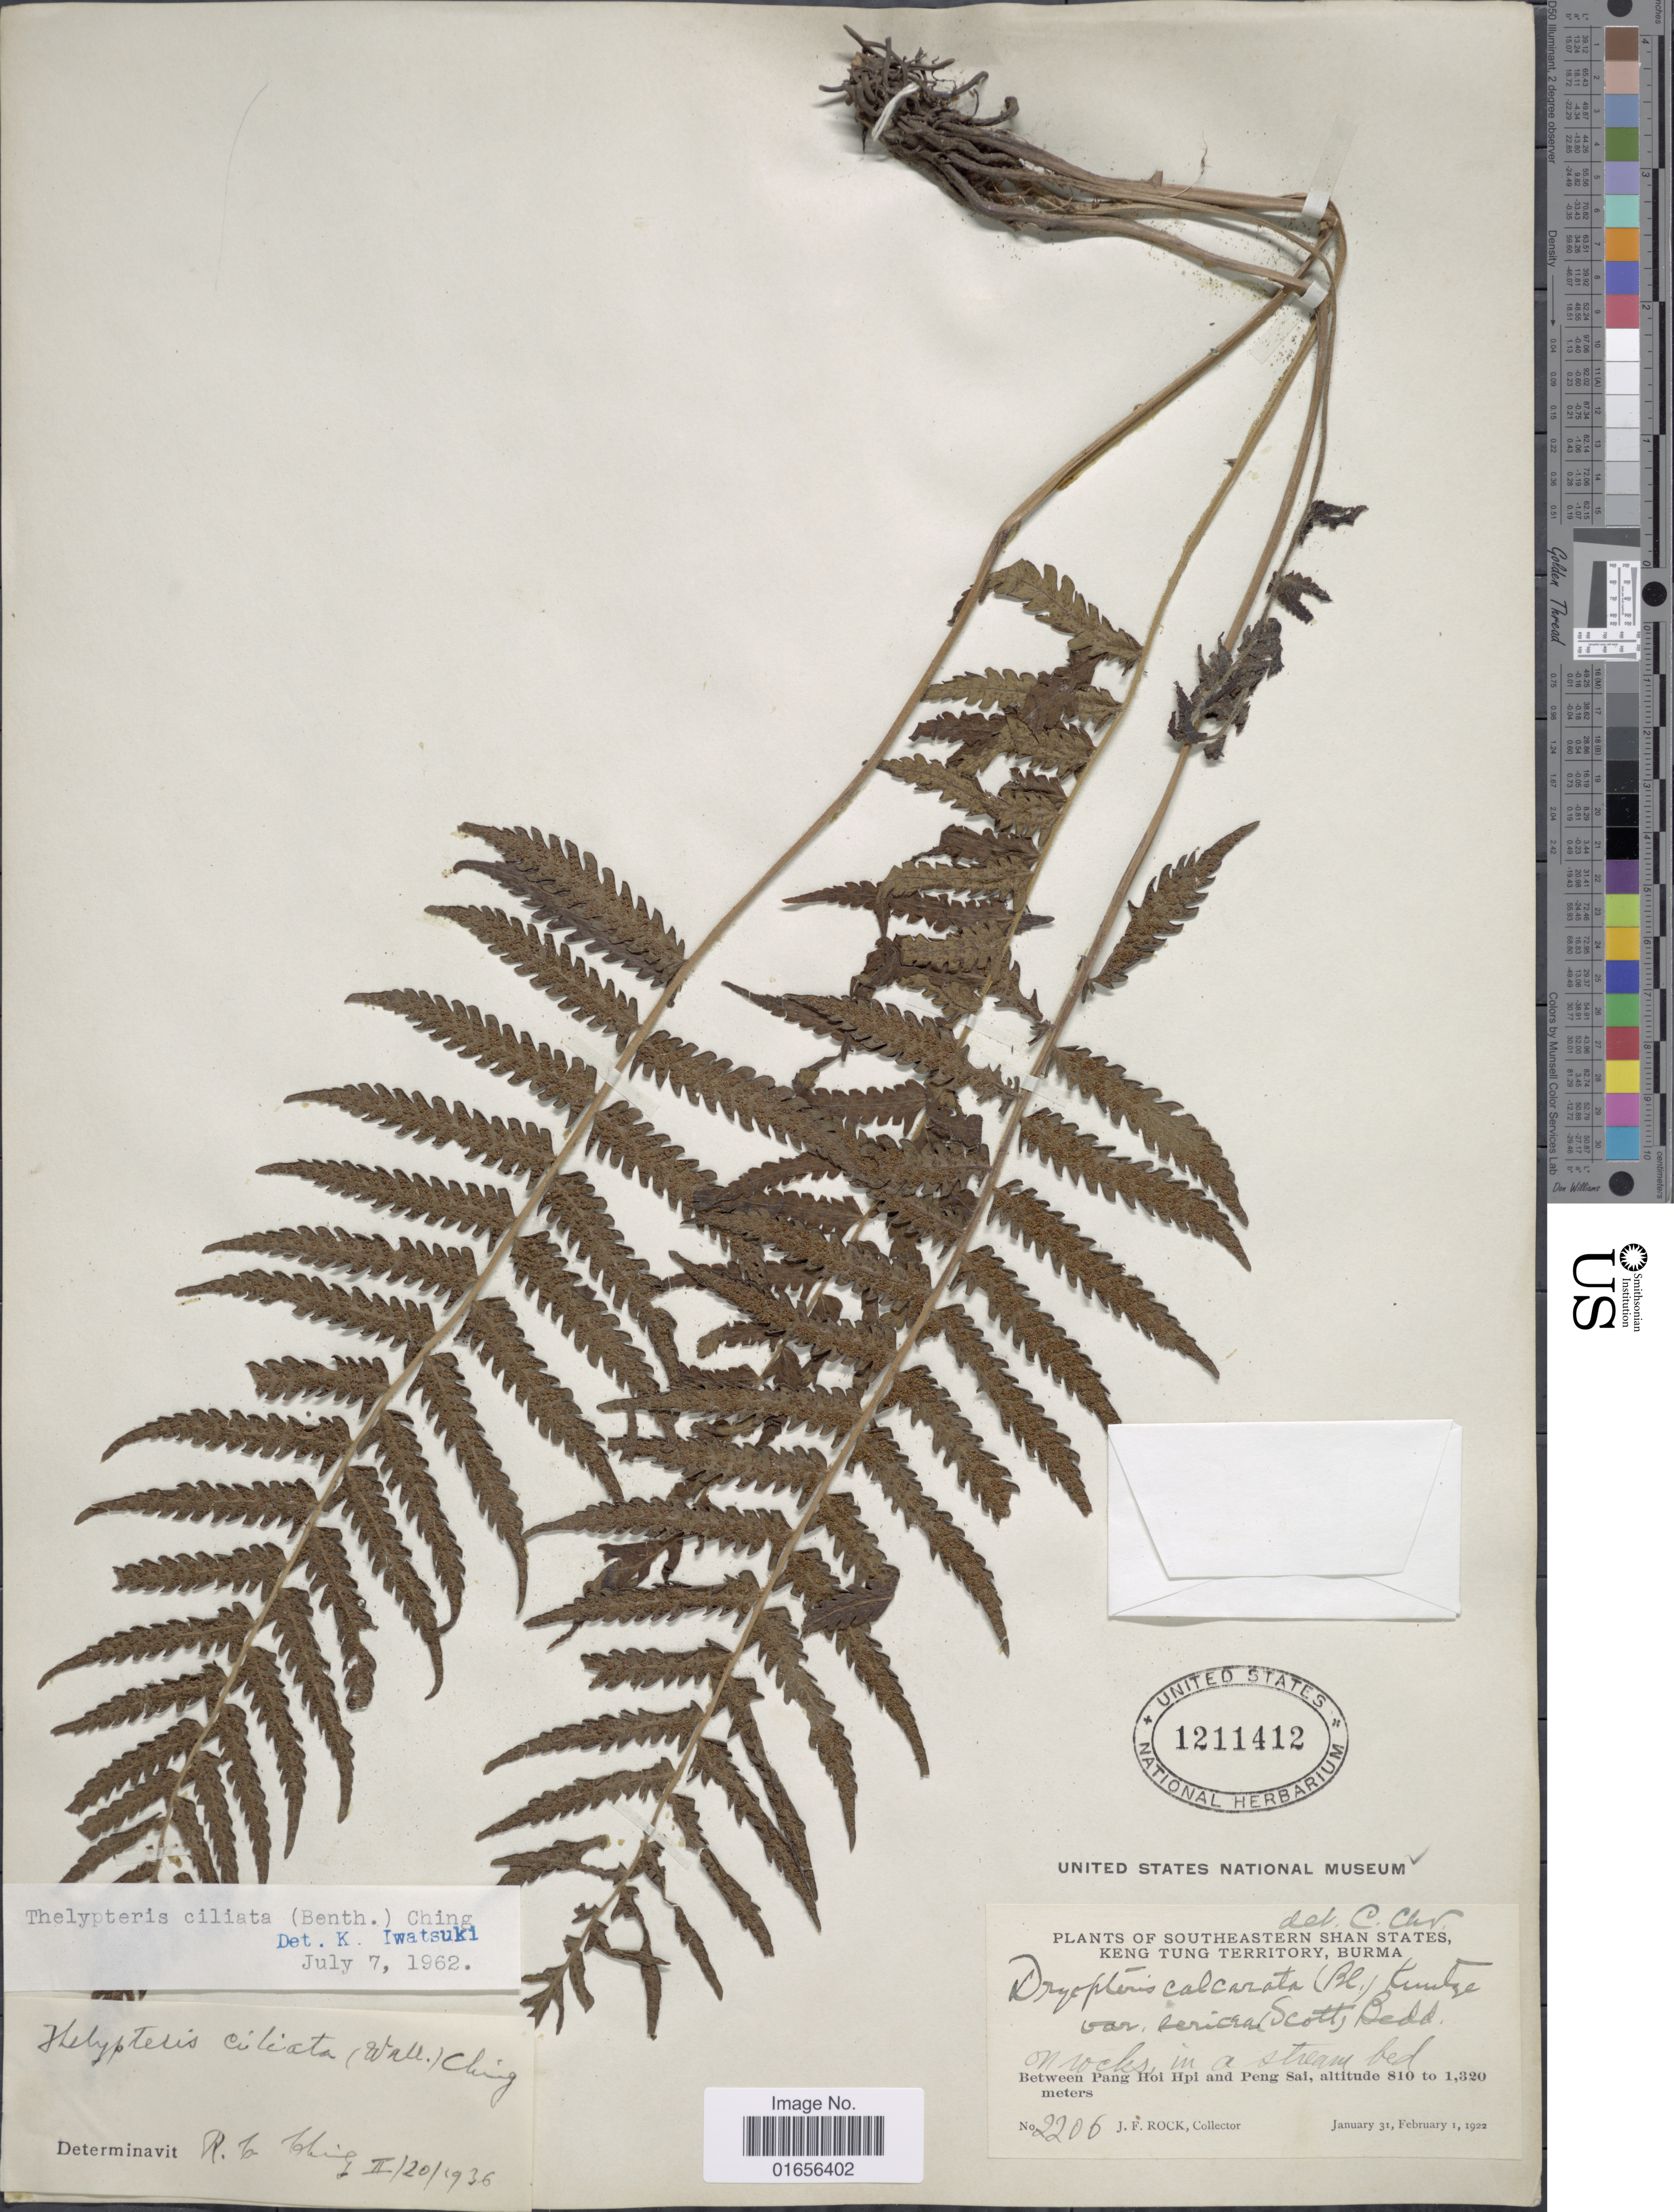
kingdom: Plantae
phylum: Tracheophyta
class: Polypodiopsida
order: Polypodiales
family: Thelypteridaceae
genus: Trigonospora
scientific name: Trigonospora ciliata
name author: (Benth.) Holttum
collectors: J. Rock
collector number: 2206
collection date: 1922-01-31/1922-02-01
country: Myanmar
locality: Southeastern Shan States, Keng Tung Territory, Burma. Between Pang Hoi Hpi and Peng Sai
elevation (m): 810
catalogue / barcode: US 1211412